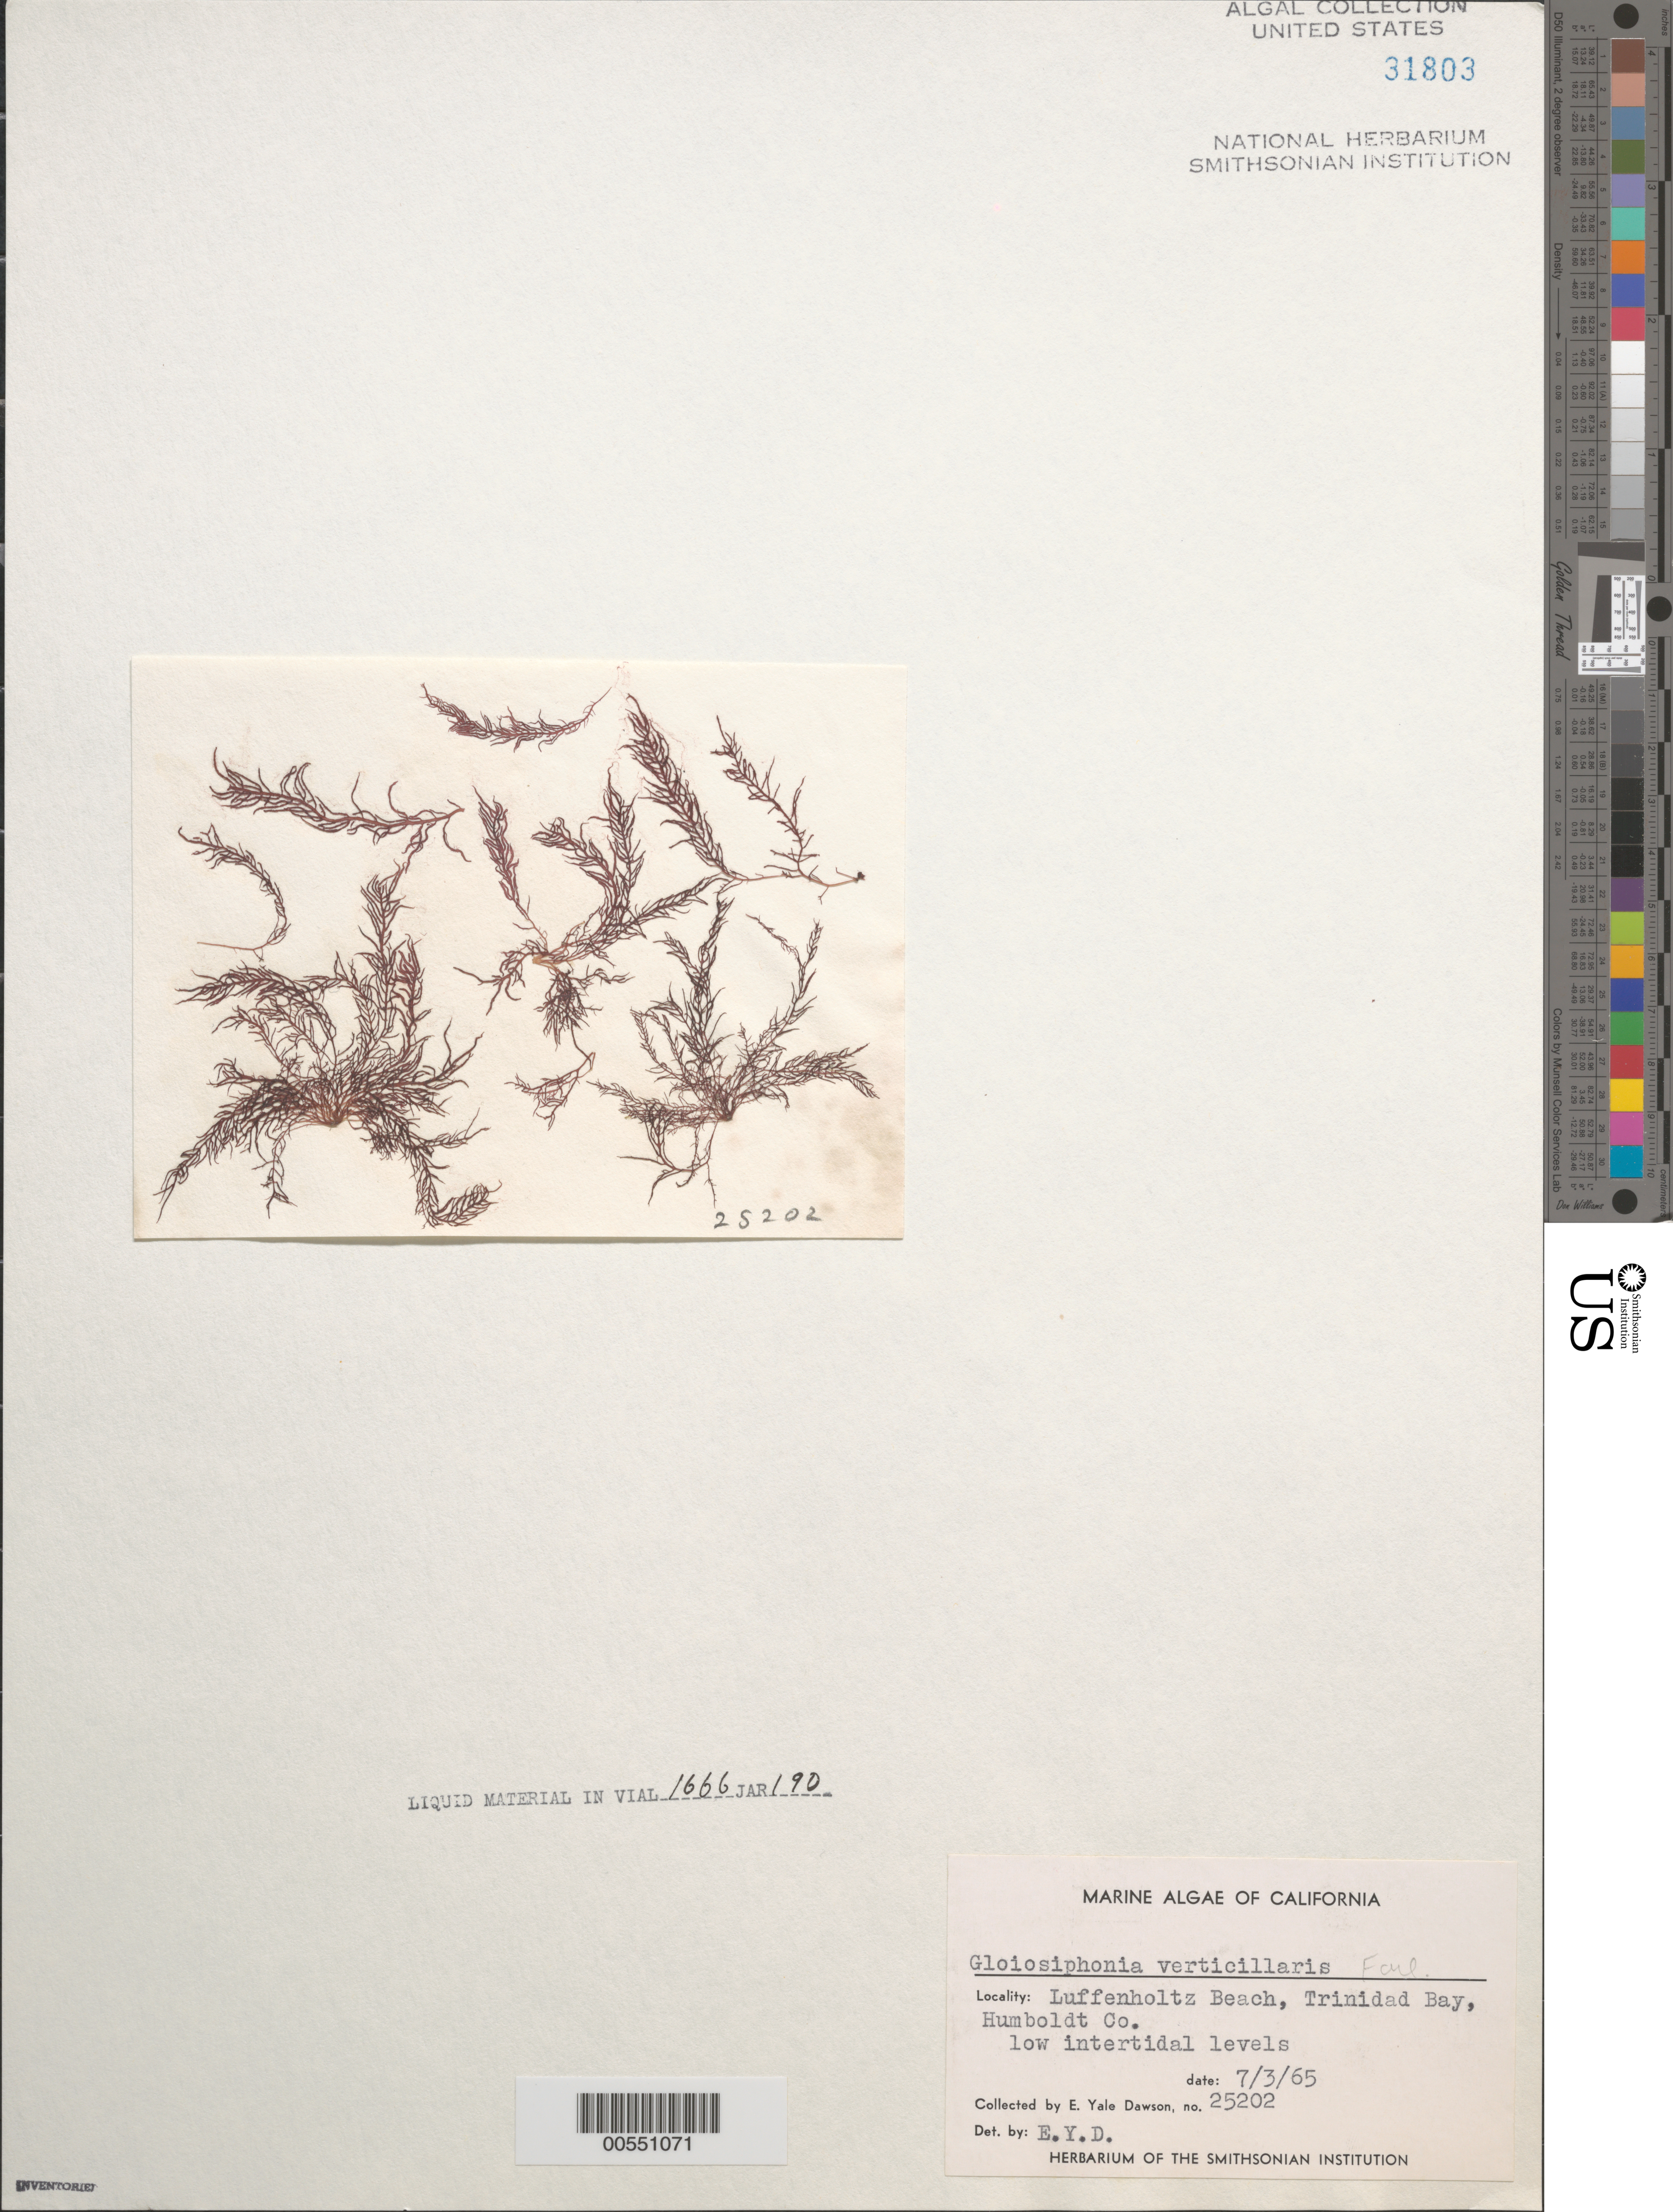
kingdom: Plantae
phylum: Rhodophyta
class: Florideophyceae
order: Gigartinales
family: Gloiosiphoniaceae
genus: Gloiosiphonia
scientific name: Gloiosiphonia verticillaris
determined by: Dawson, E. Y.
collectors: E. Y. Dawson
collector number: EYD 25202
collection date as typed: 03 Jul 1965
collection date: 1965-07-03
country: United States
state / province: California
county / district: Humboldt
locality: Luffenholtz Beach, Trinidad Bay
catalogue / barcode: US 31803